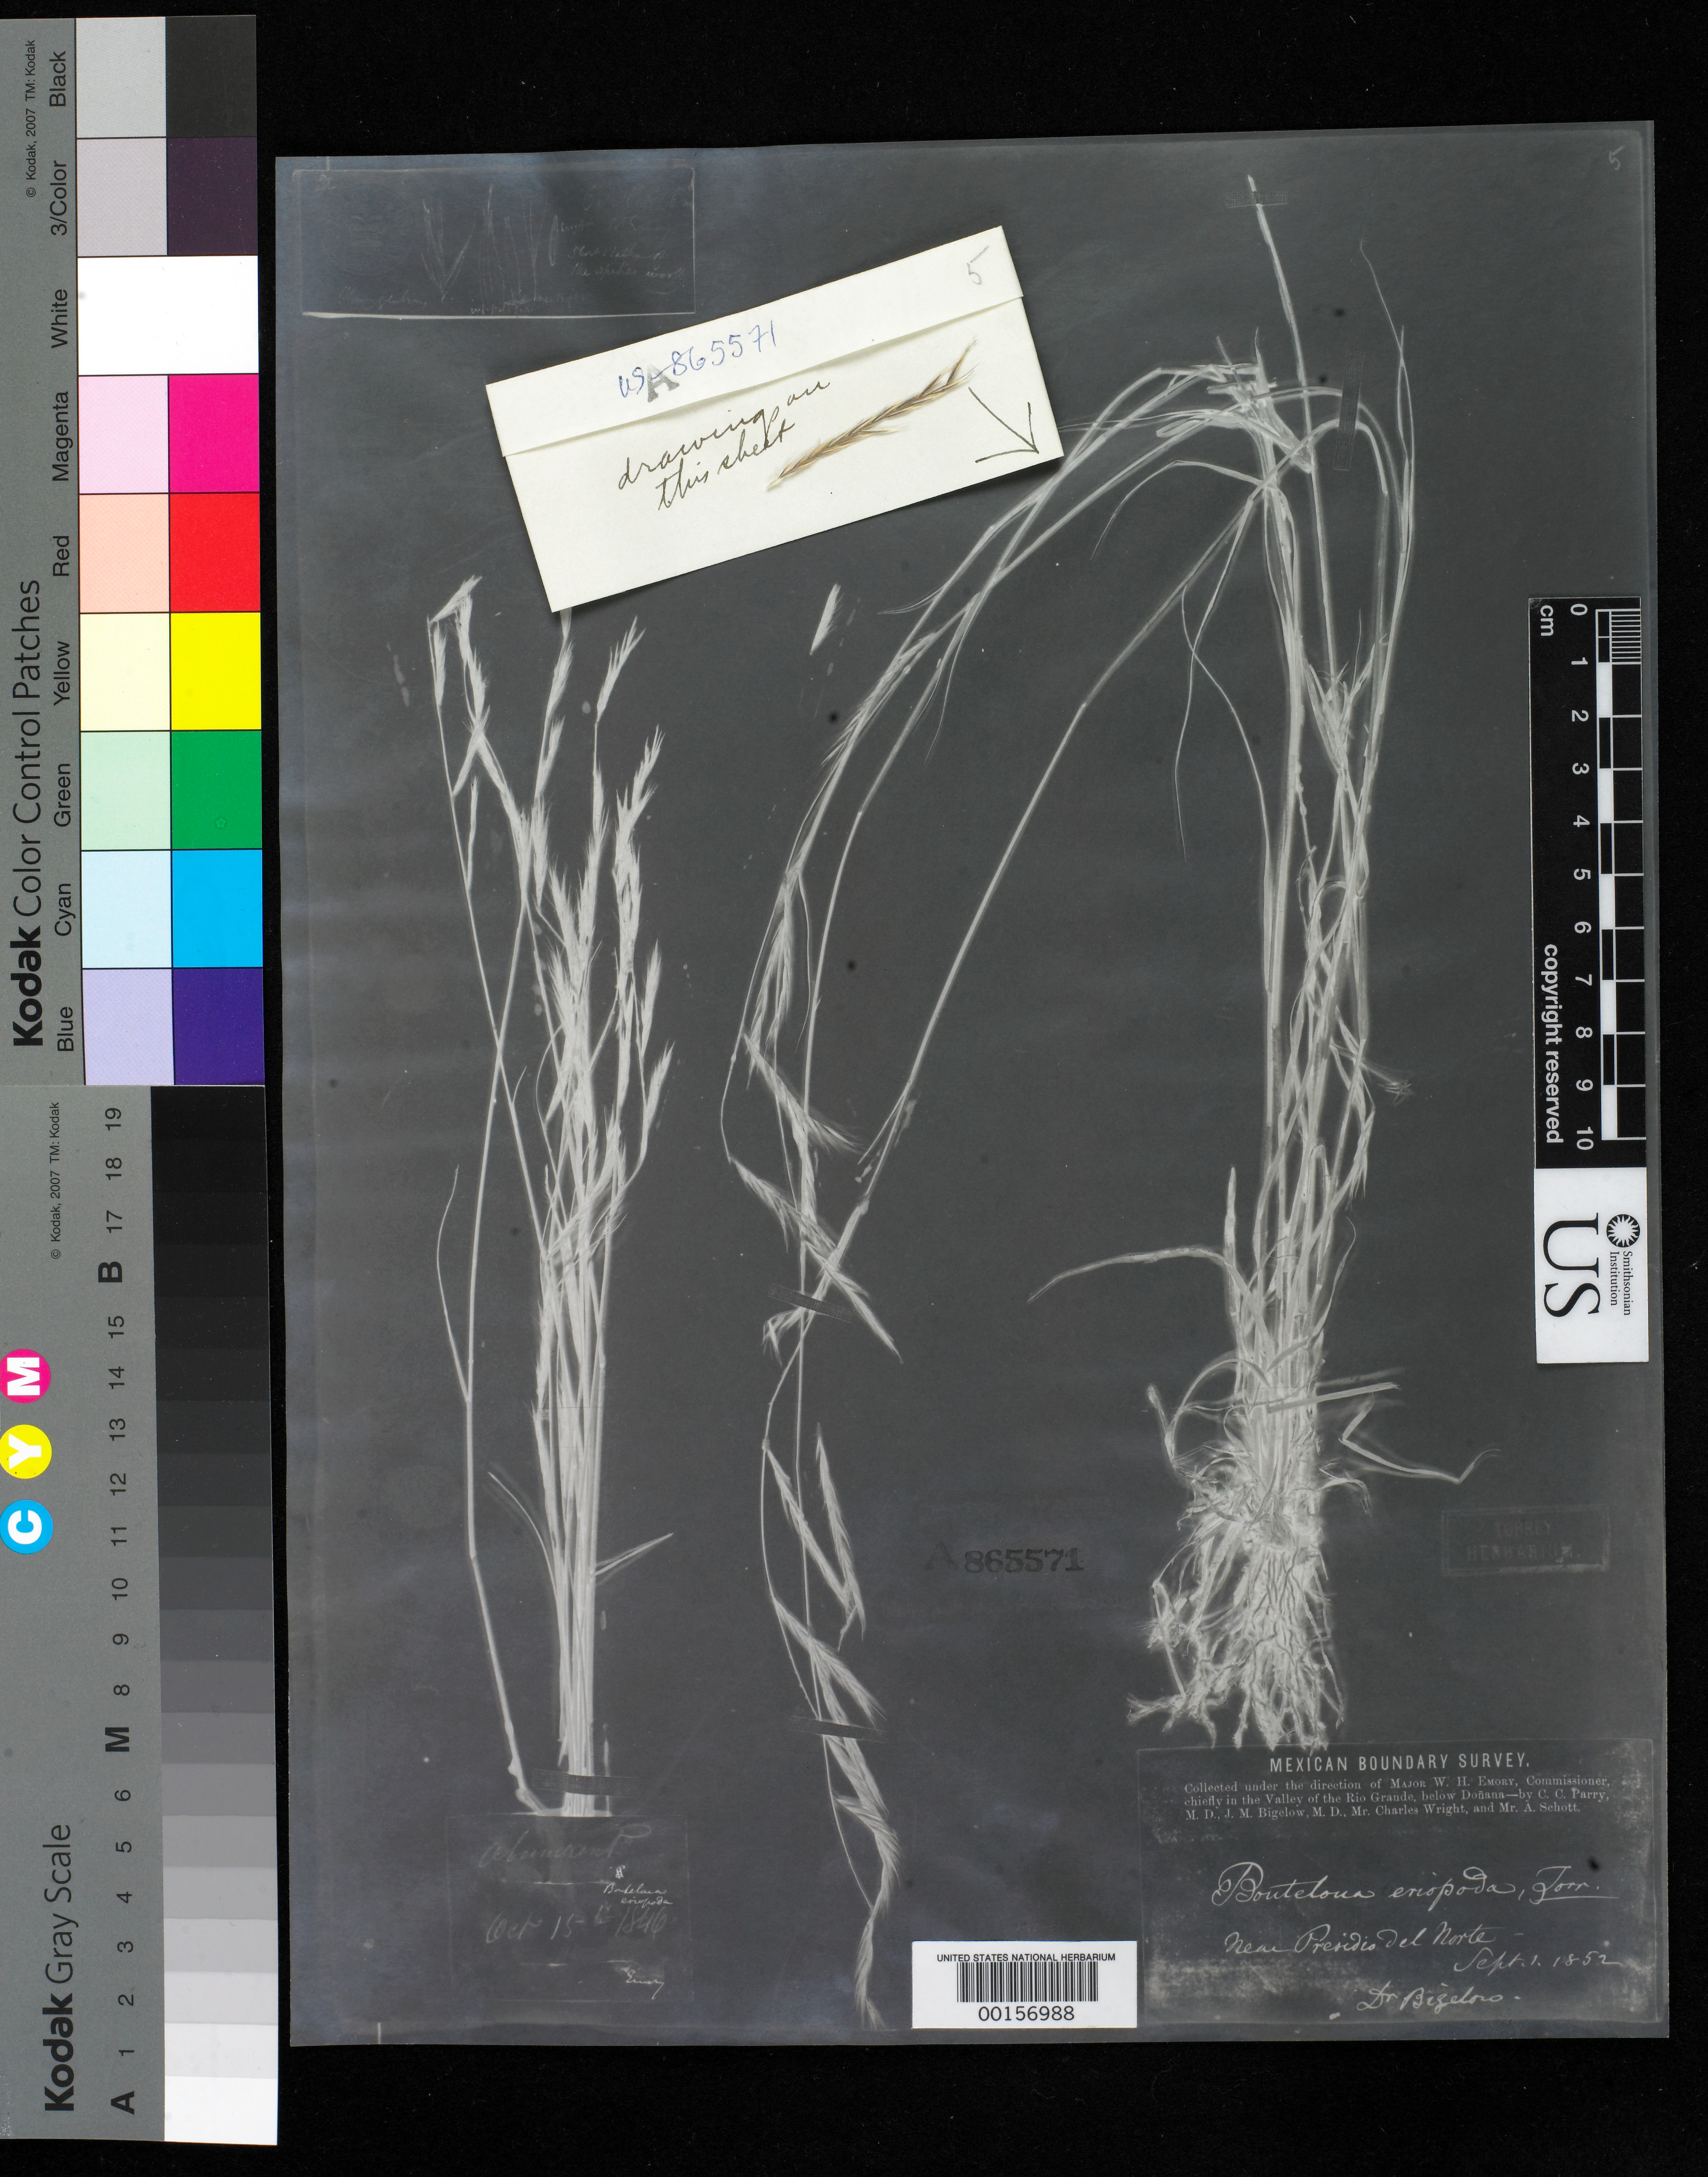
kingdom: Plantae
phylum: Tracheophyta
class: Liliopsida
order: Poales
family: Poaceae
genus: Chondrosum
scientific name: Chondrosum eriopodum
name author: Torr. in Emory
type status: Type Fragment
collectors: J. M. Bigelow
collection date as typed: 15 --- 1846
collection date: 1846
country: United States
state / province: New Mexico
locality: Along the Del Norte River.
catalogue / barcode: US 865571A